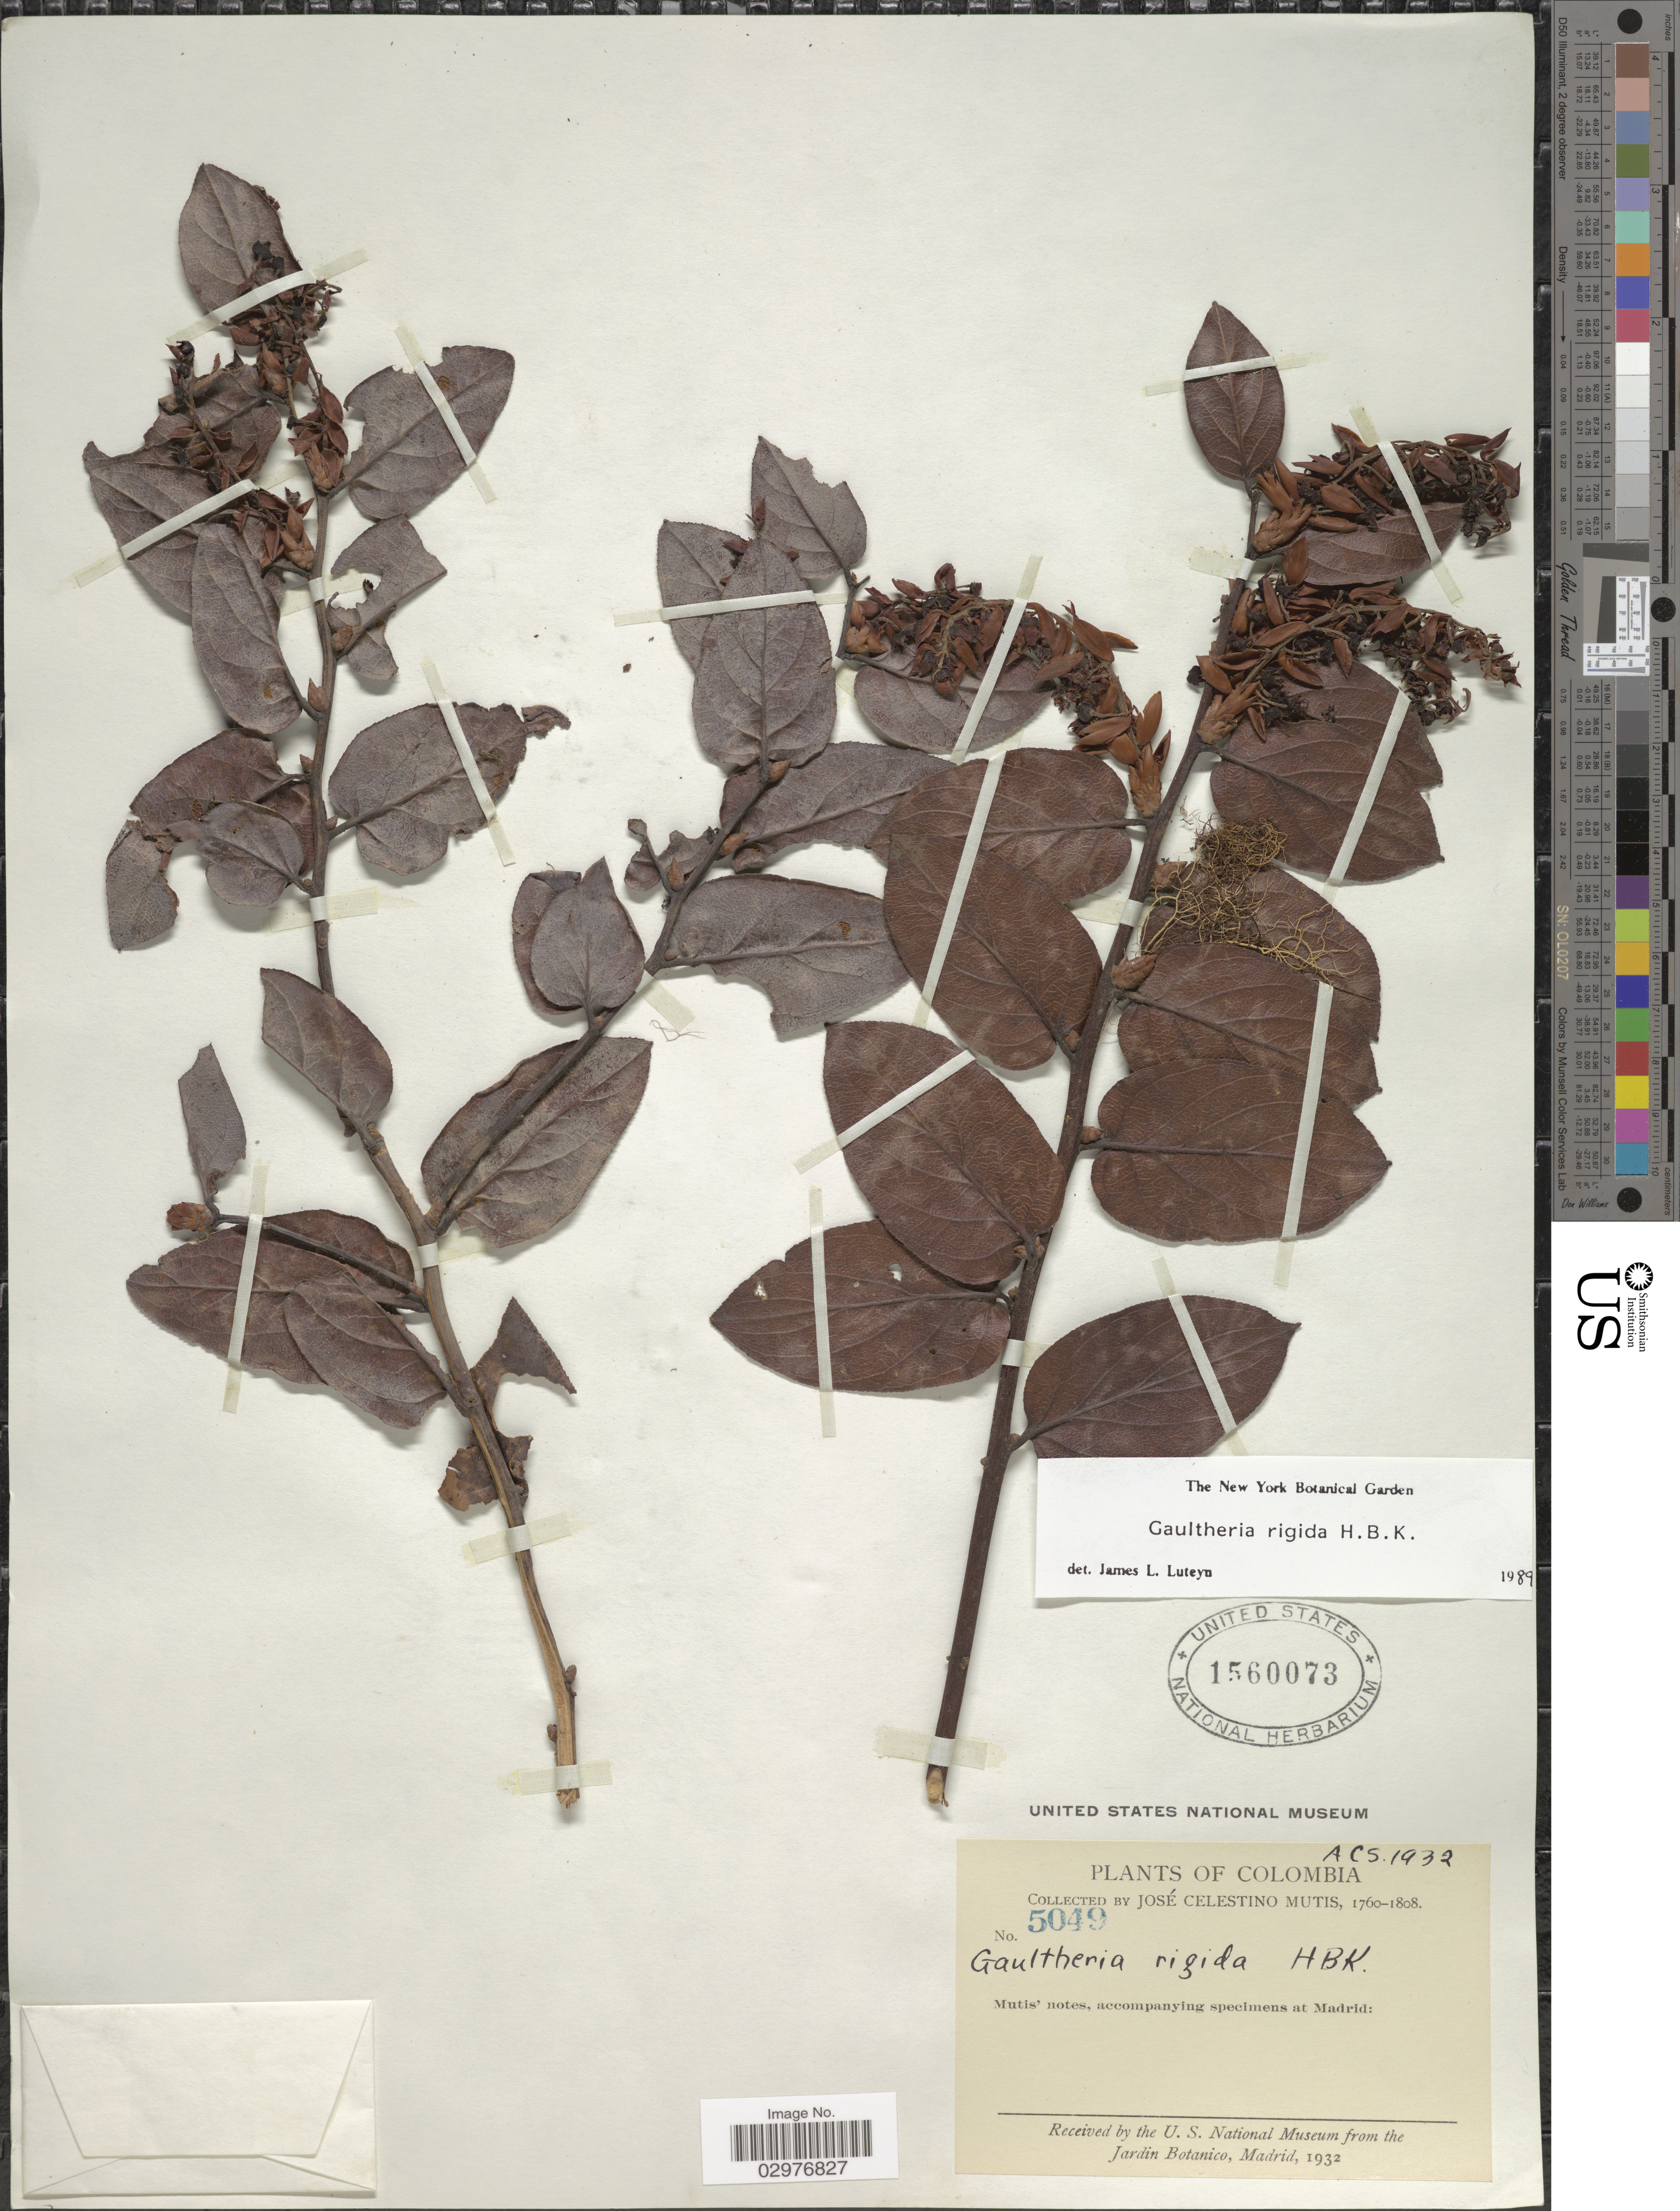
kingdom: Plantae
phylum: Tracheophyta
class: Magnoliopsida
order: Ericales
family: Ericaceae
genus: Gaultheria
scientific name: Gaultheria rigida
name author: Kunth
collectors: J. C. B. Mutis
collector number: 5049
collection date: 1760/1808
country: Colombia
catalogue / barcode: US 1560073